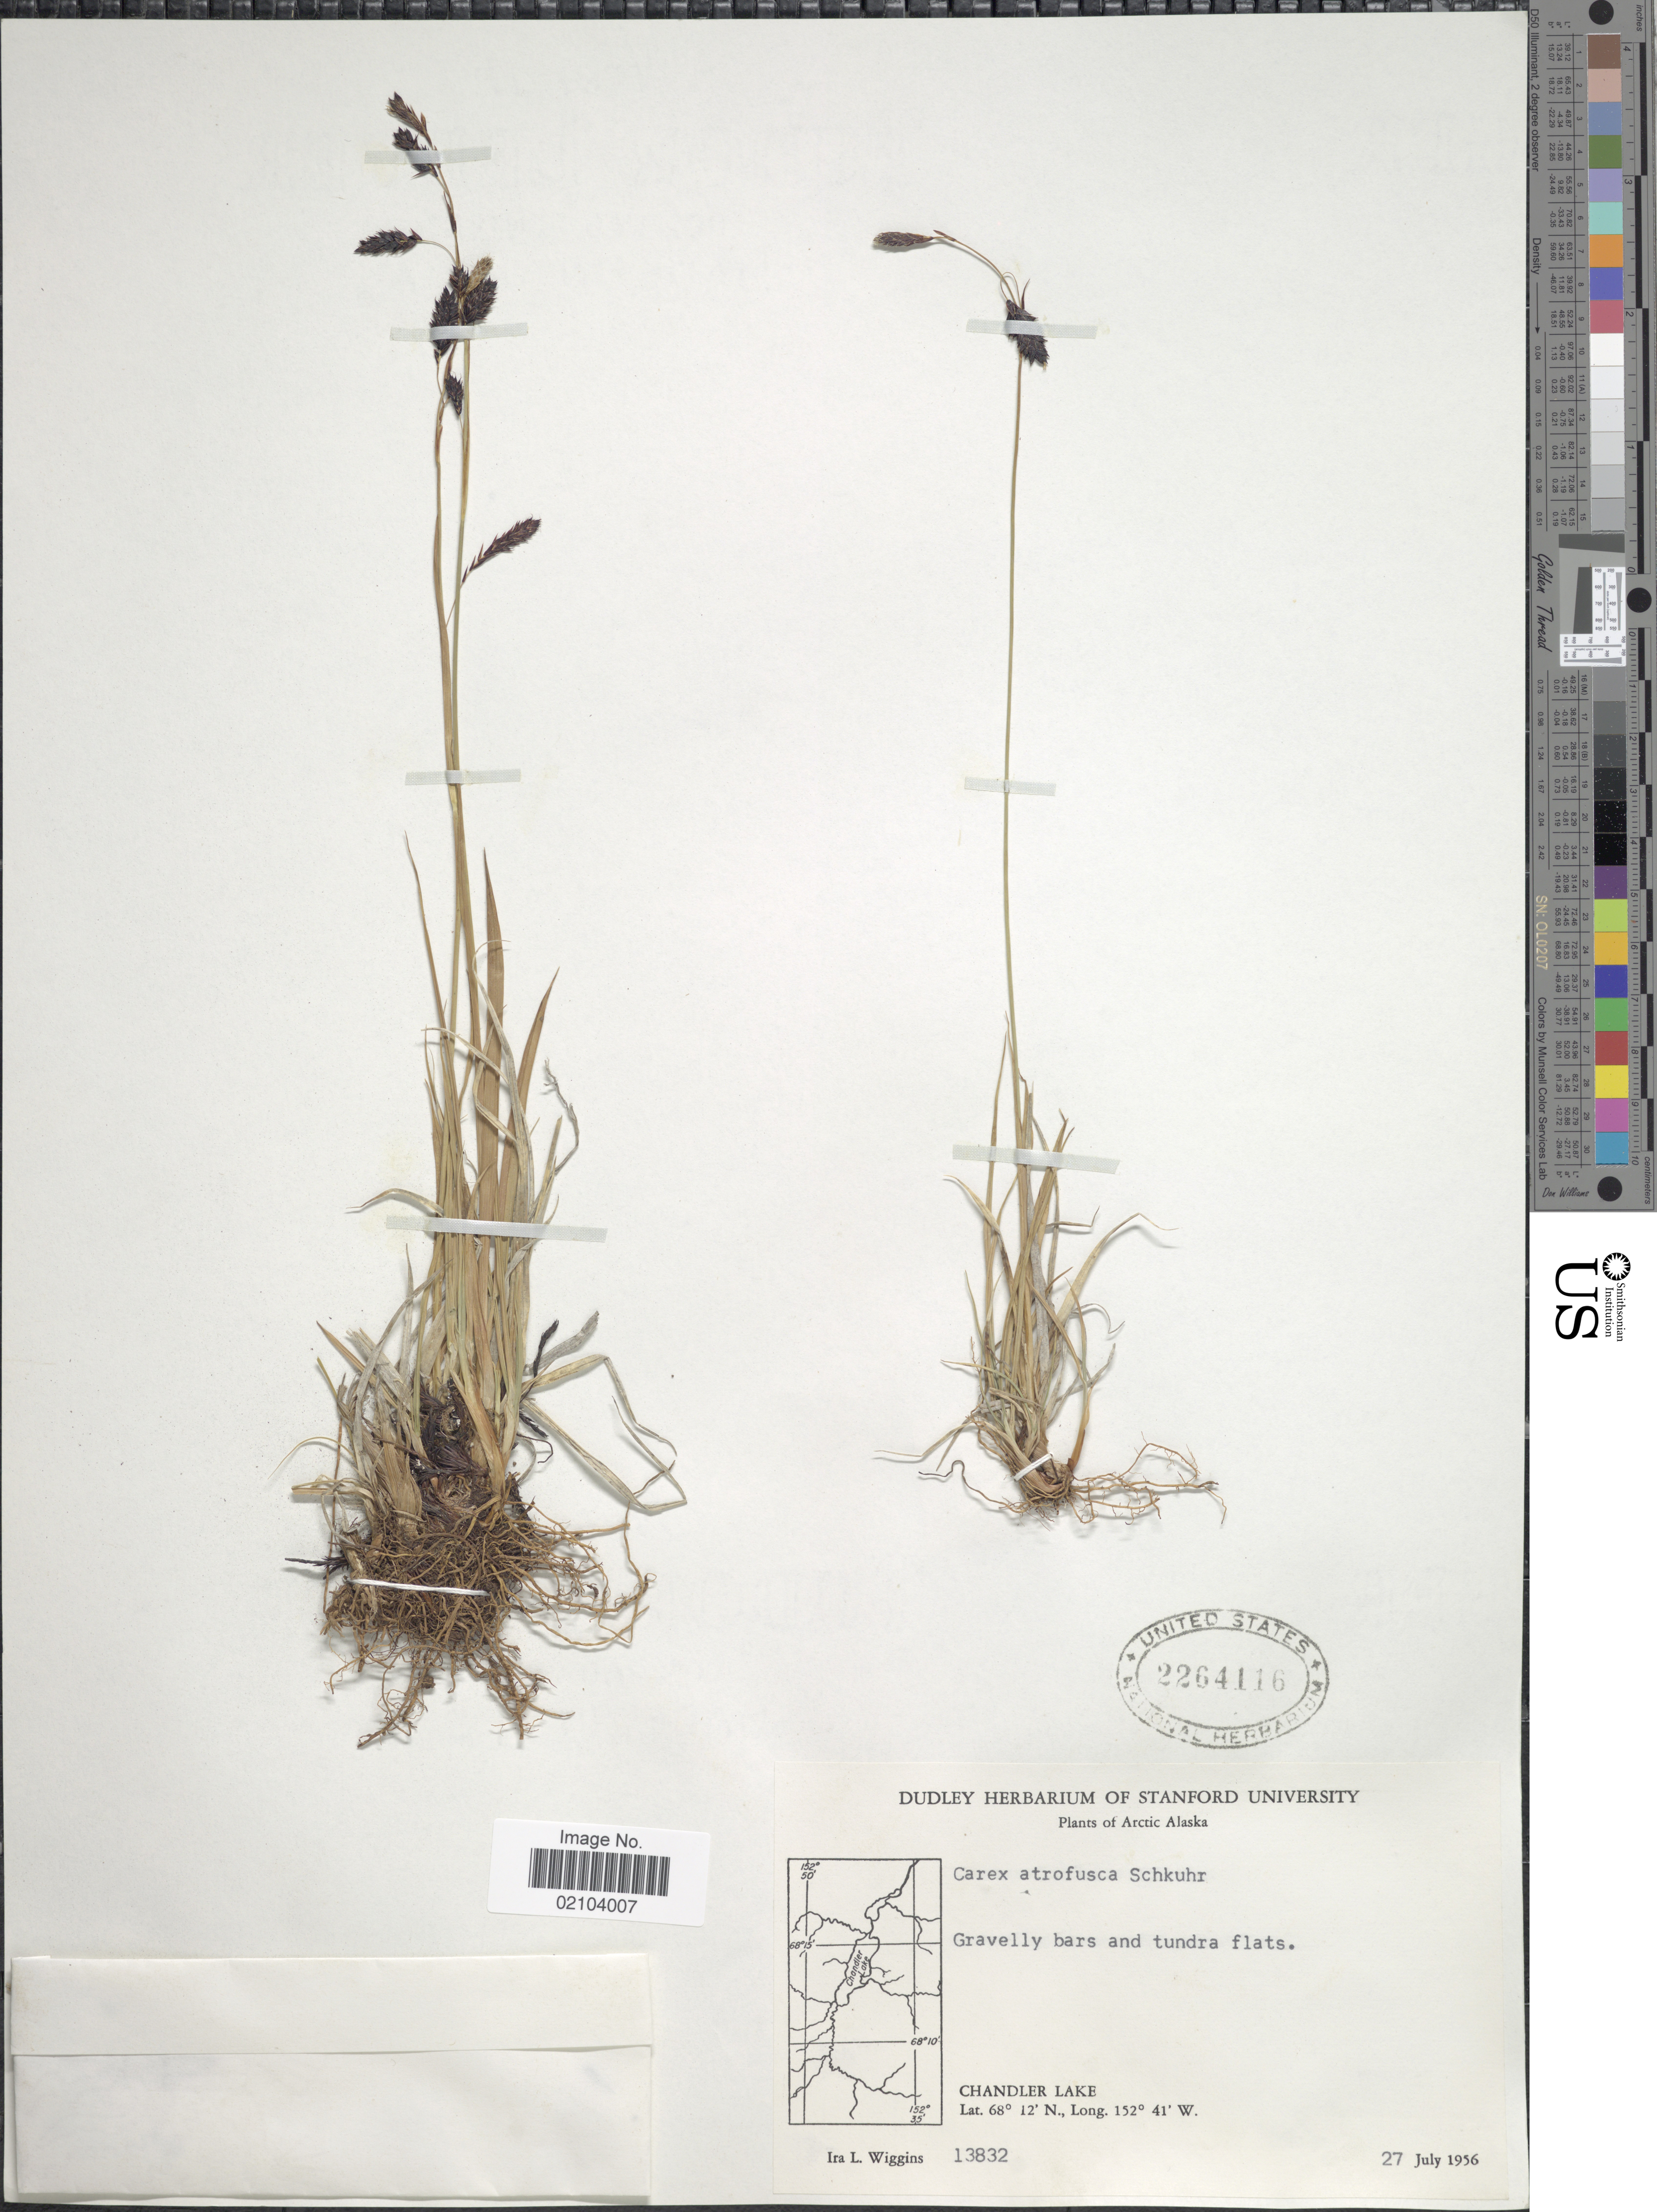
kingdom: Plantae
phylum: Tracheophyta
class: Liliopsida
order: Poales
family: Cyperaceae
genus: Carex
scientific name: Carex atrofusca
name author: Schkuhr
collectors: I. L. Wiggins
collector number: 13832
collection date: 1956-07-27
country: United States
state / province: Alaska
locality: Arctic Alaska. Gravelly bars and tundra flats. Chandler Lake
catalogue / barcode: US 2264116